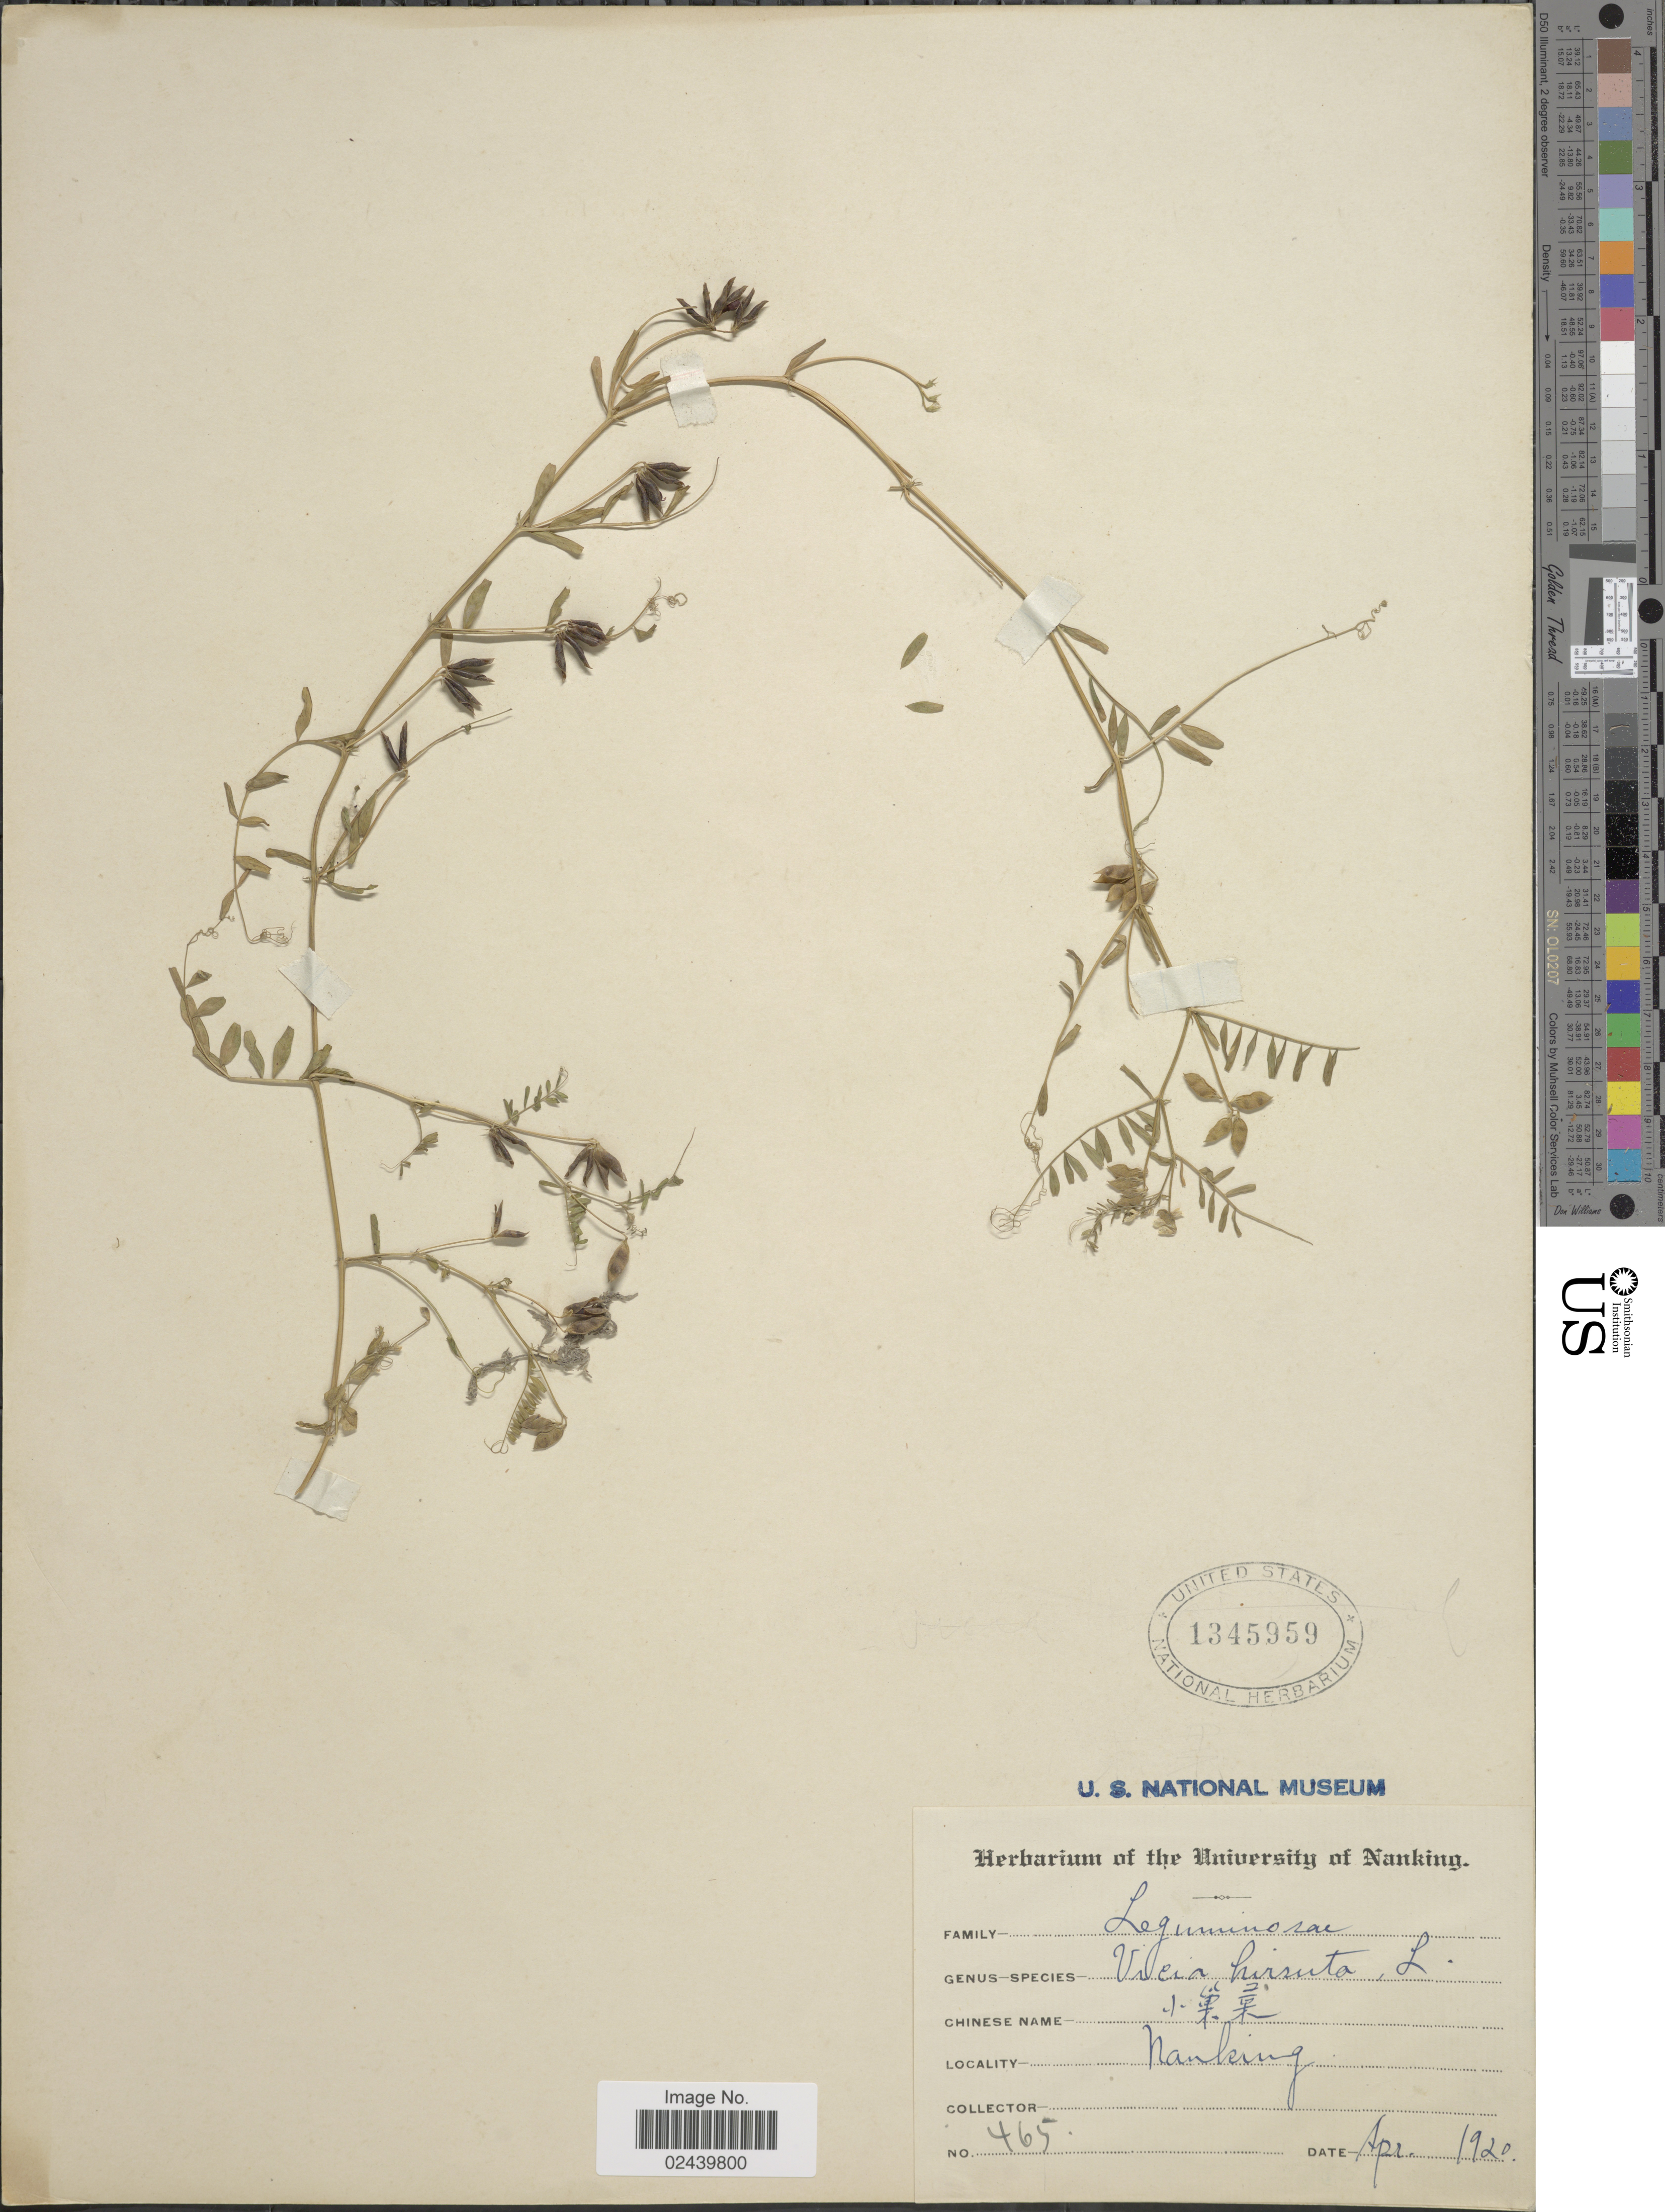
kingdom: Plantae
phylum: Tracheophyta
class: Magnoliopsida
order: Fabales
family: Fabaceae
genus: Vicia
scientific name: Vicia hirsuta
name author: (L.) A. Gray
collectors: ex herb. University of Nanking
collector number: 465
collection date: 1920-04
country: China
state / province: Jiangsu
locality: Nanking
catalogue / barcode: US 1345959